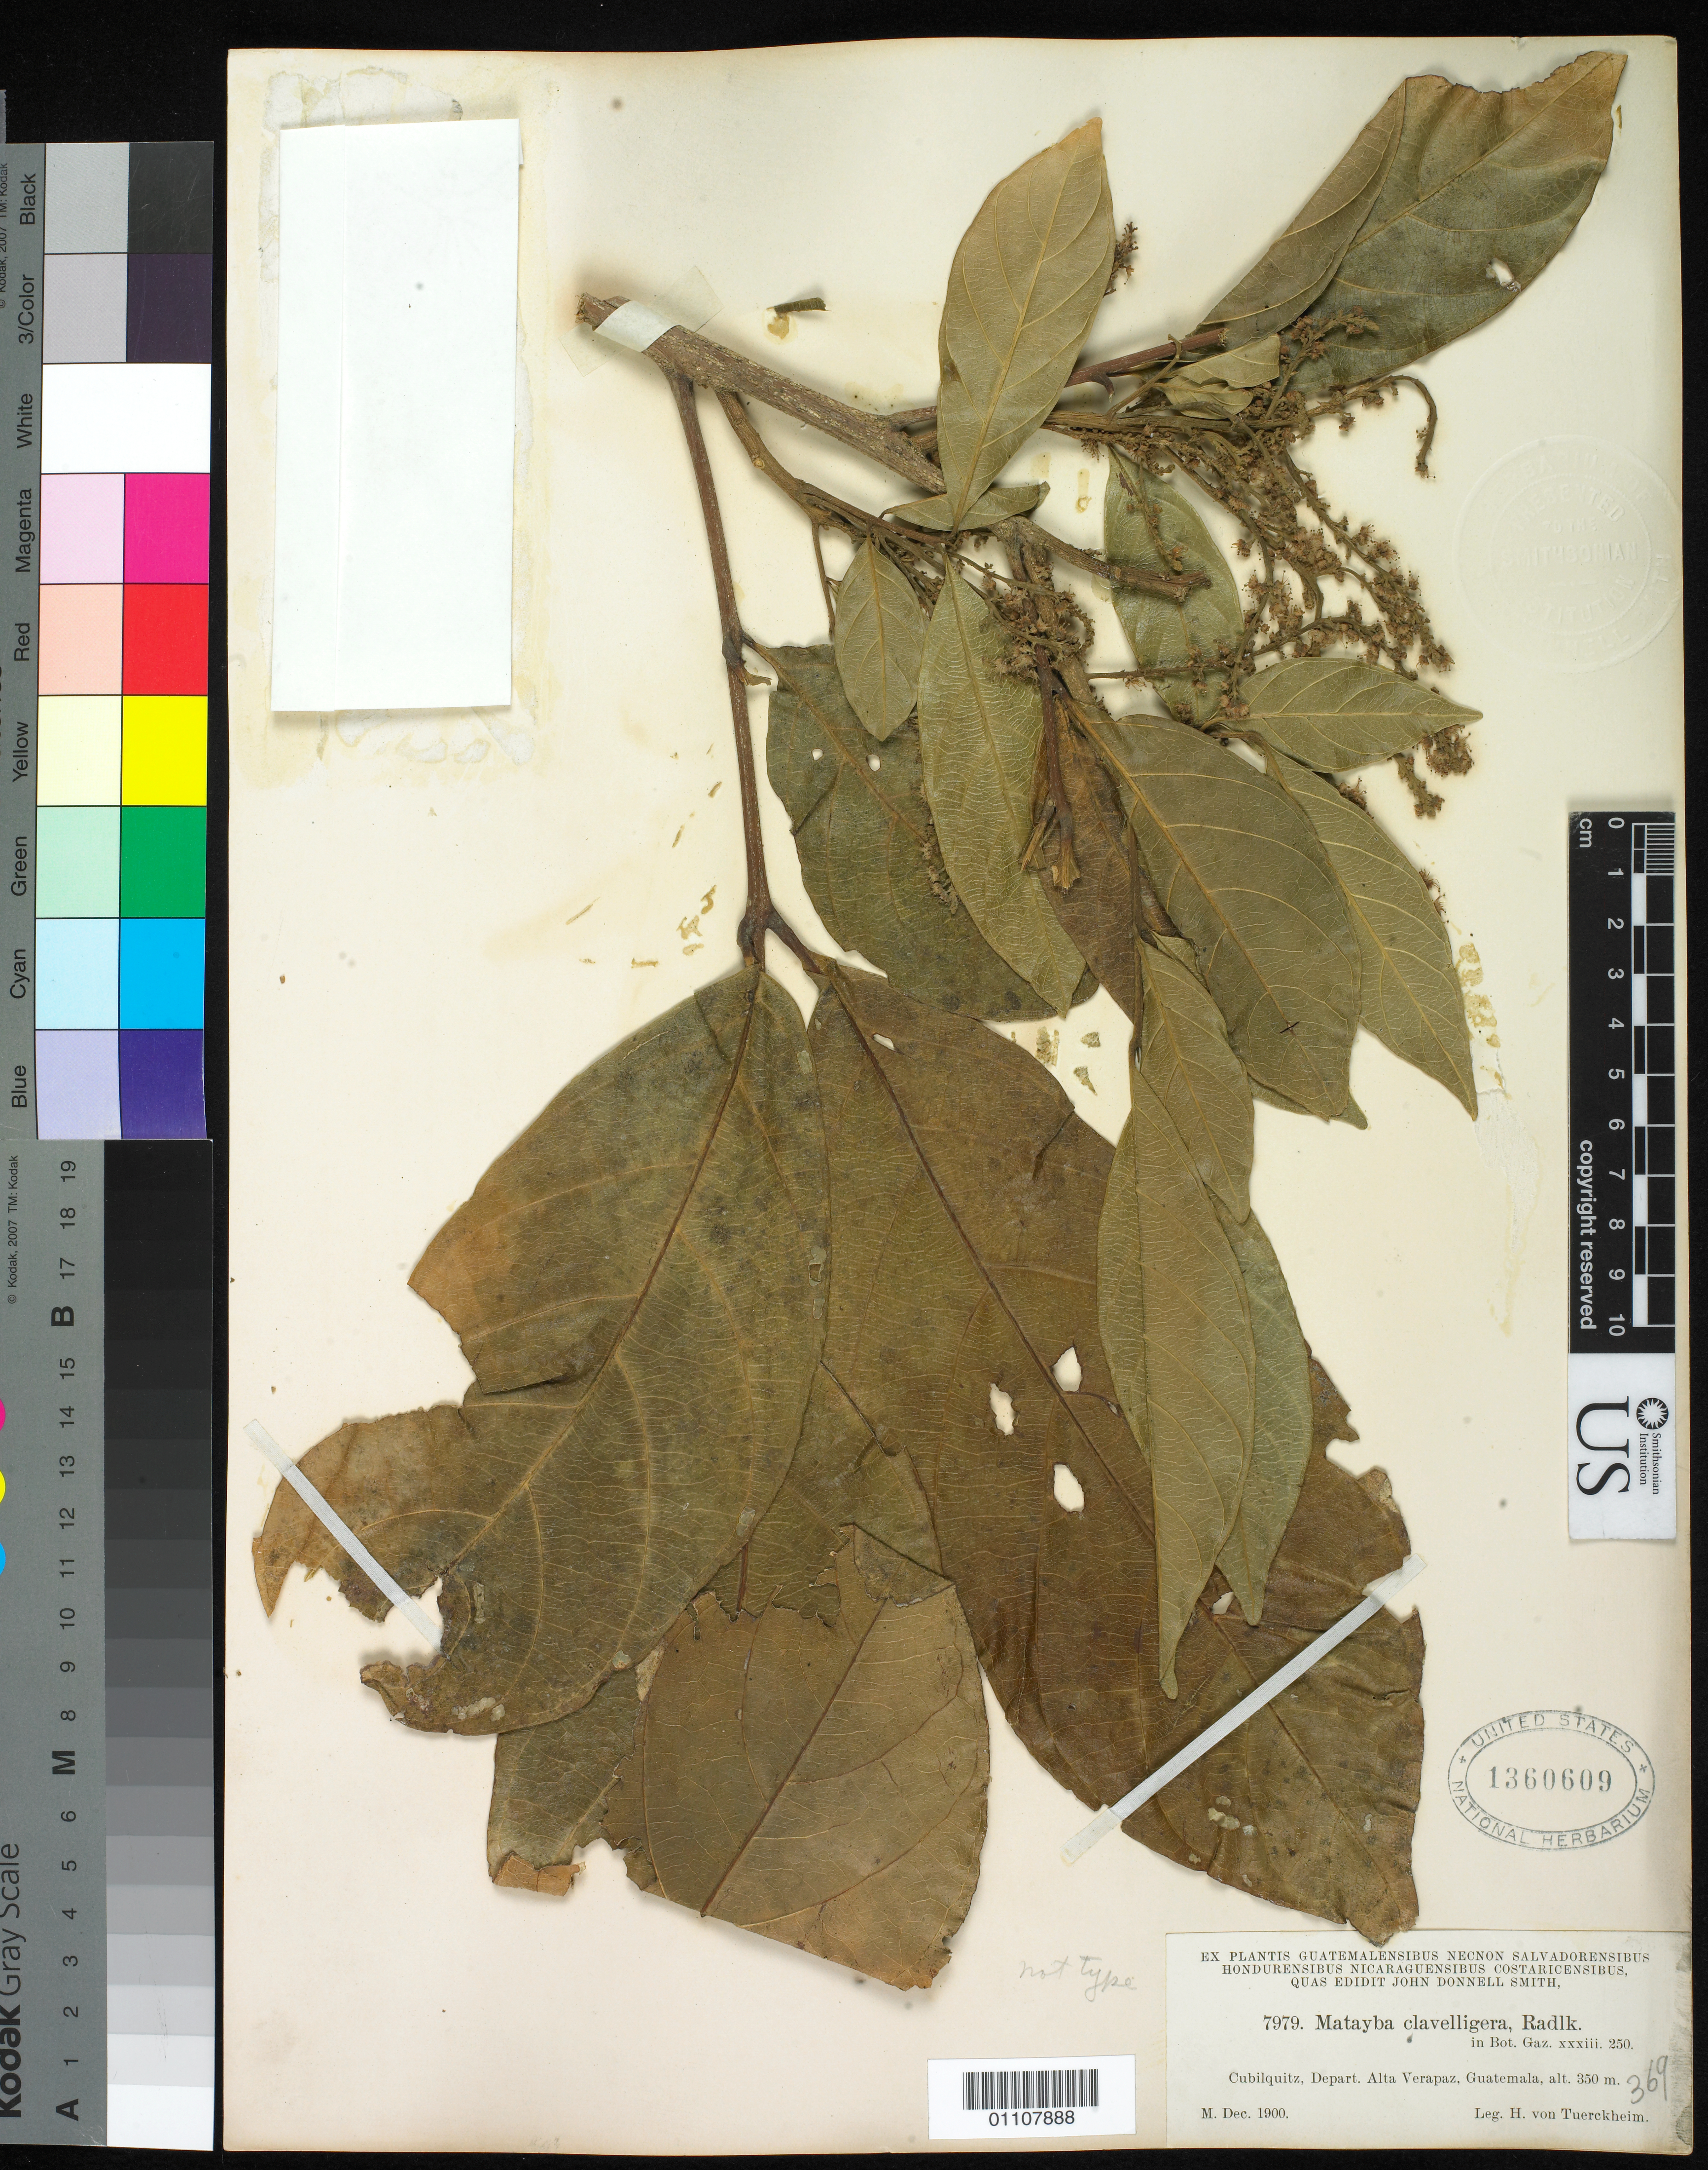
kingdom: Plantae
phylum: Tracheophyta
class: Magnoliopsida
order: Sapindales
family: Sapindaceae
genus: Matayba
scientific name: Matayba clavelligera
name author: Radlk.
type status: Isosyntype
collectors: H. von Türckheim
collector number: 7979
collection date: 1900-12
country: Guatemala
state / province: Alta Verapaz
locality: Cubilquitz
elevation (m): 350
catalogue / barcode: US 1360609